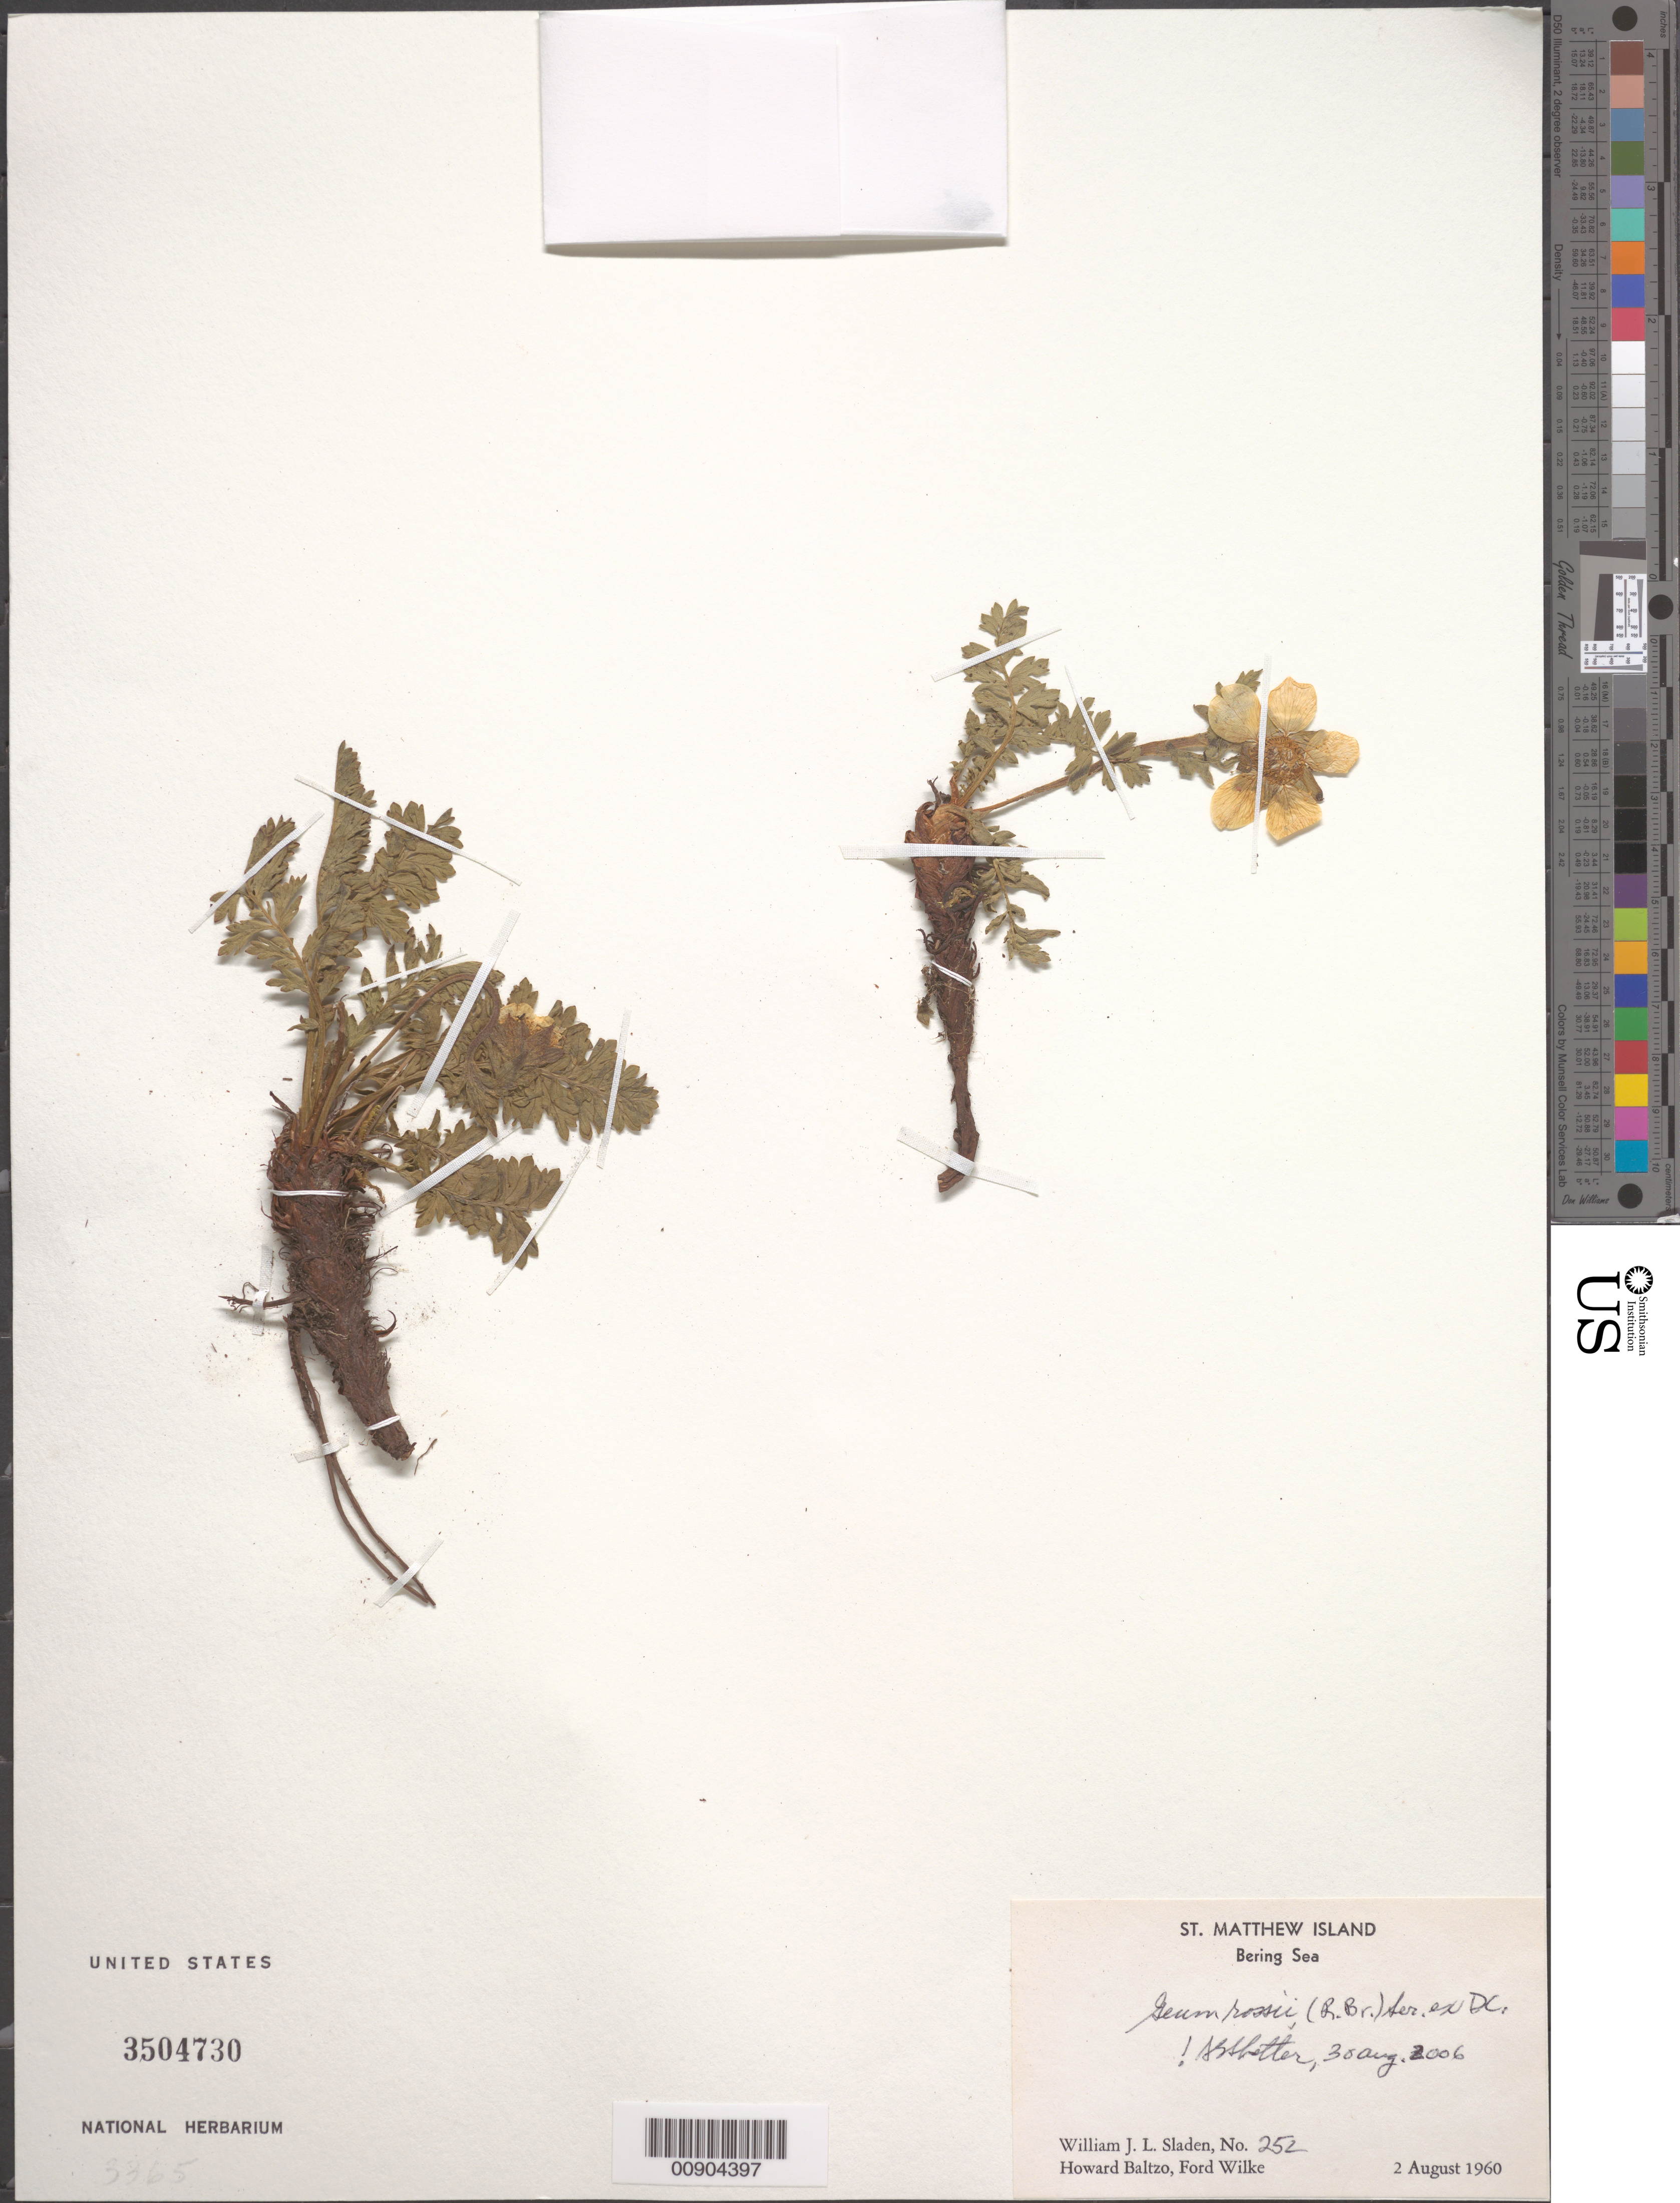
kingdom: Plantae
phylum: Tracheophyta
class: Magnoliopsida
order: Rosales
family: Rosaceae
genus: Geum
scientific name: Geum rossii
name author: (R. Br.) Ser.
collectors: W. Sladen, H. Baltzo & F. Wilke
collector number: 252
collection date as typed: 02 Aug 1960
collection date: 1960-08-02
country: United States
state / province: Alaska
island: St. Matthew Island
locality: St. Matthew Island, Bering Sea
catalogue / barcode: US 3504730